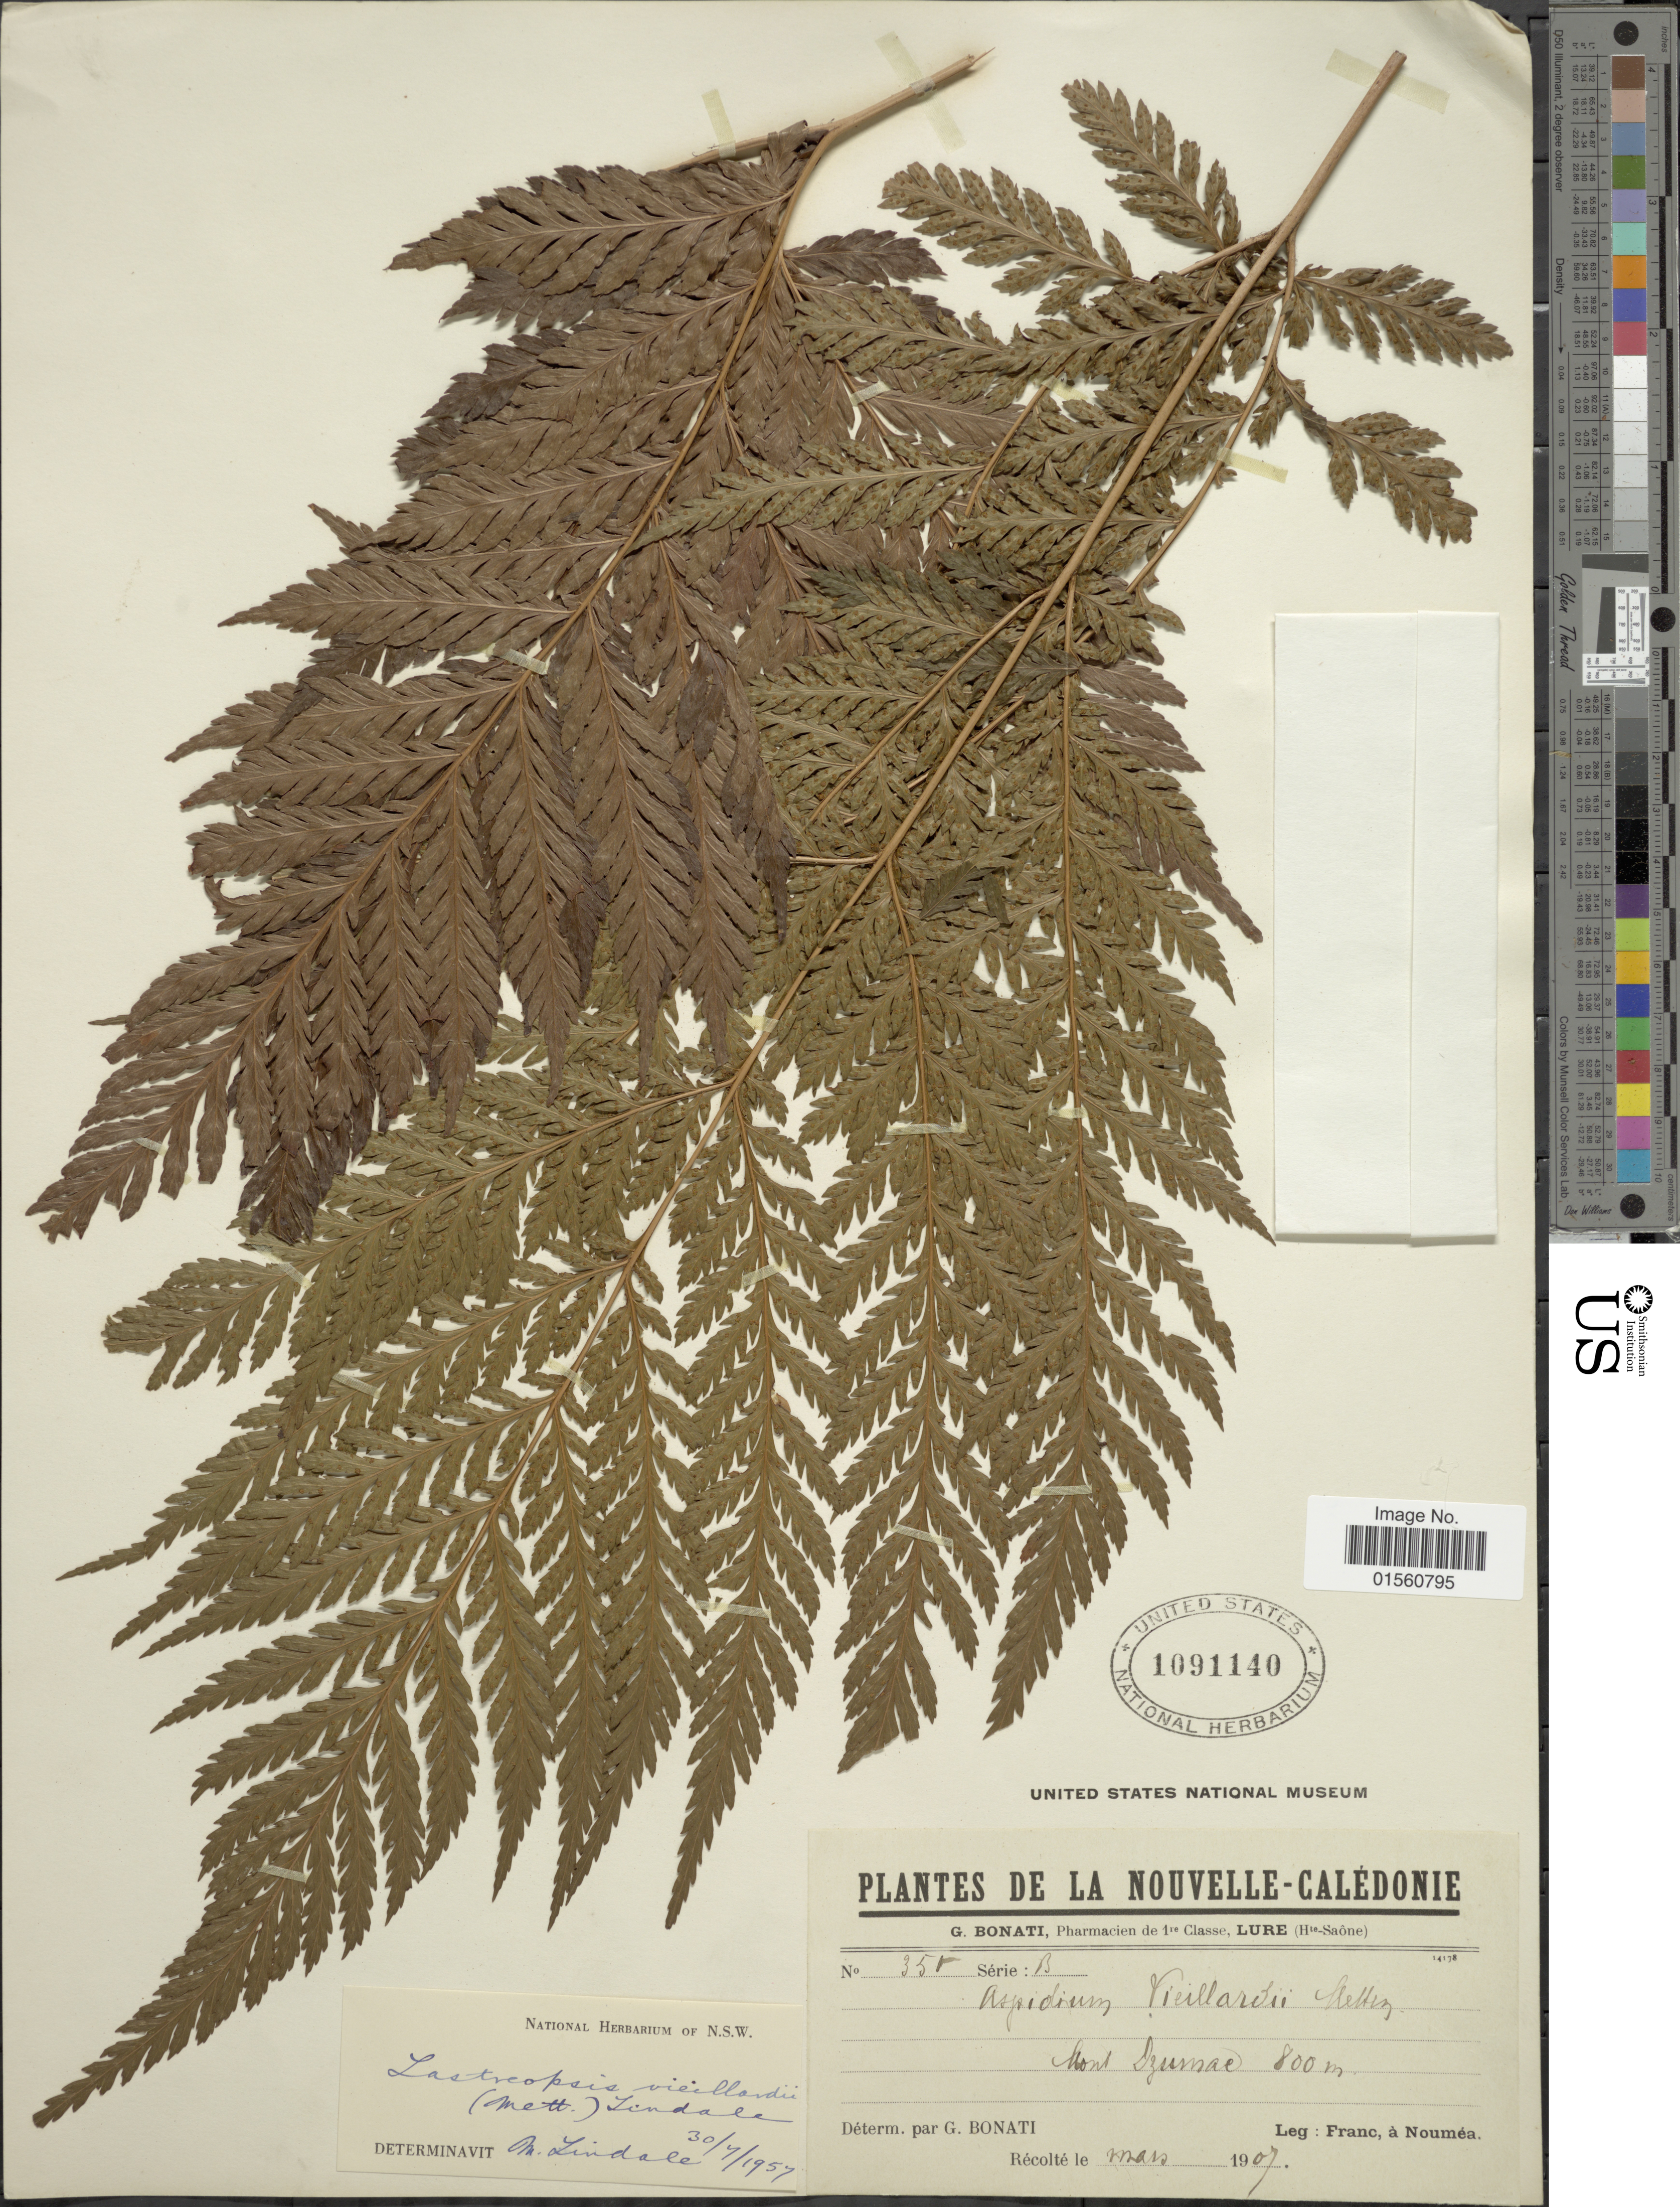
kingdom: Plantae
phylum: Tracheophyta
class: Polypodiopsida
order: Polypodiales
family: Dryopteridaceae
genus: Lastreopsis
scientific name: Lastreopsis vieillardii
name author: (Mett.) Tindale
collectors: Franc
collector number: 351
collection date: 1907-03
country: New Caledonia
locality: Mont Dzurnac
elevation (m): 800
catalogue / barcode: US 1091140